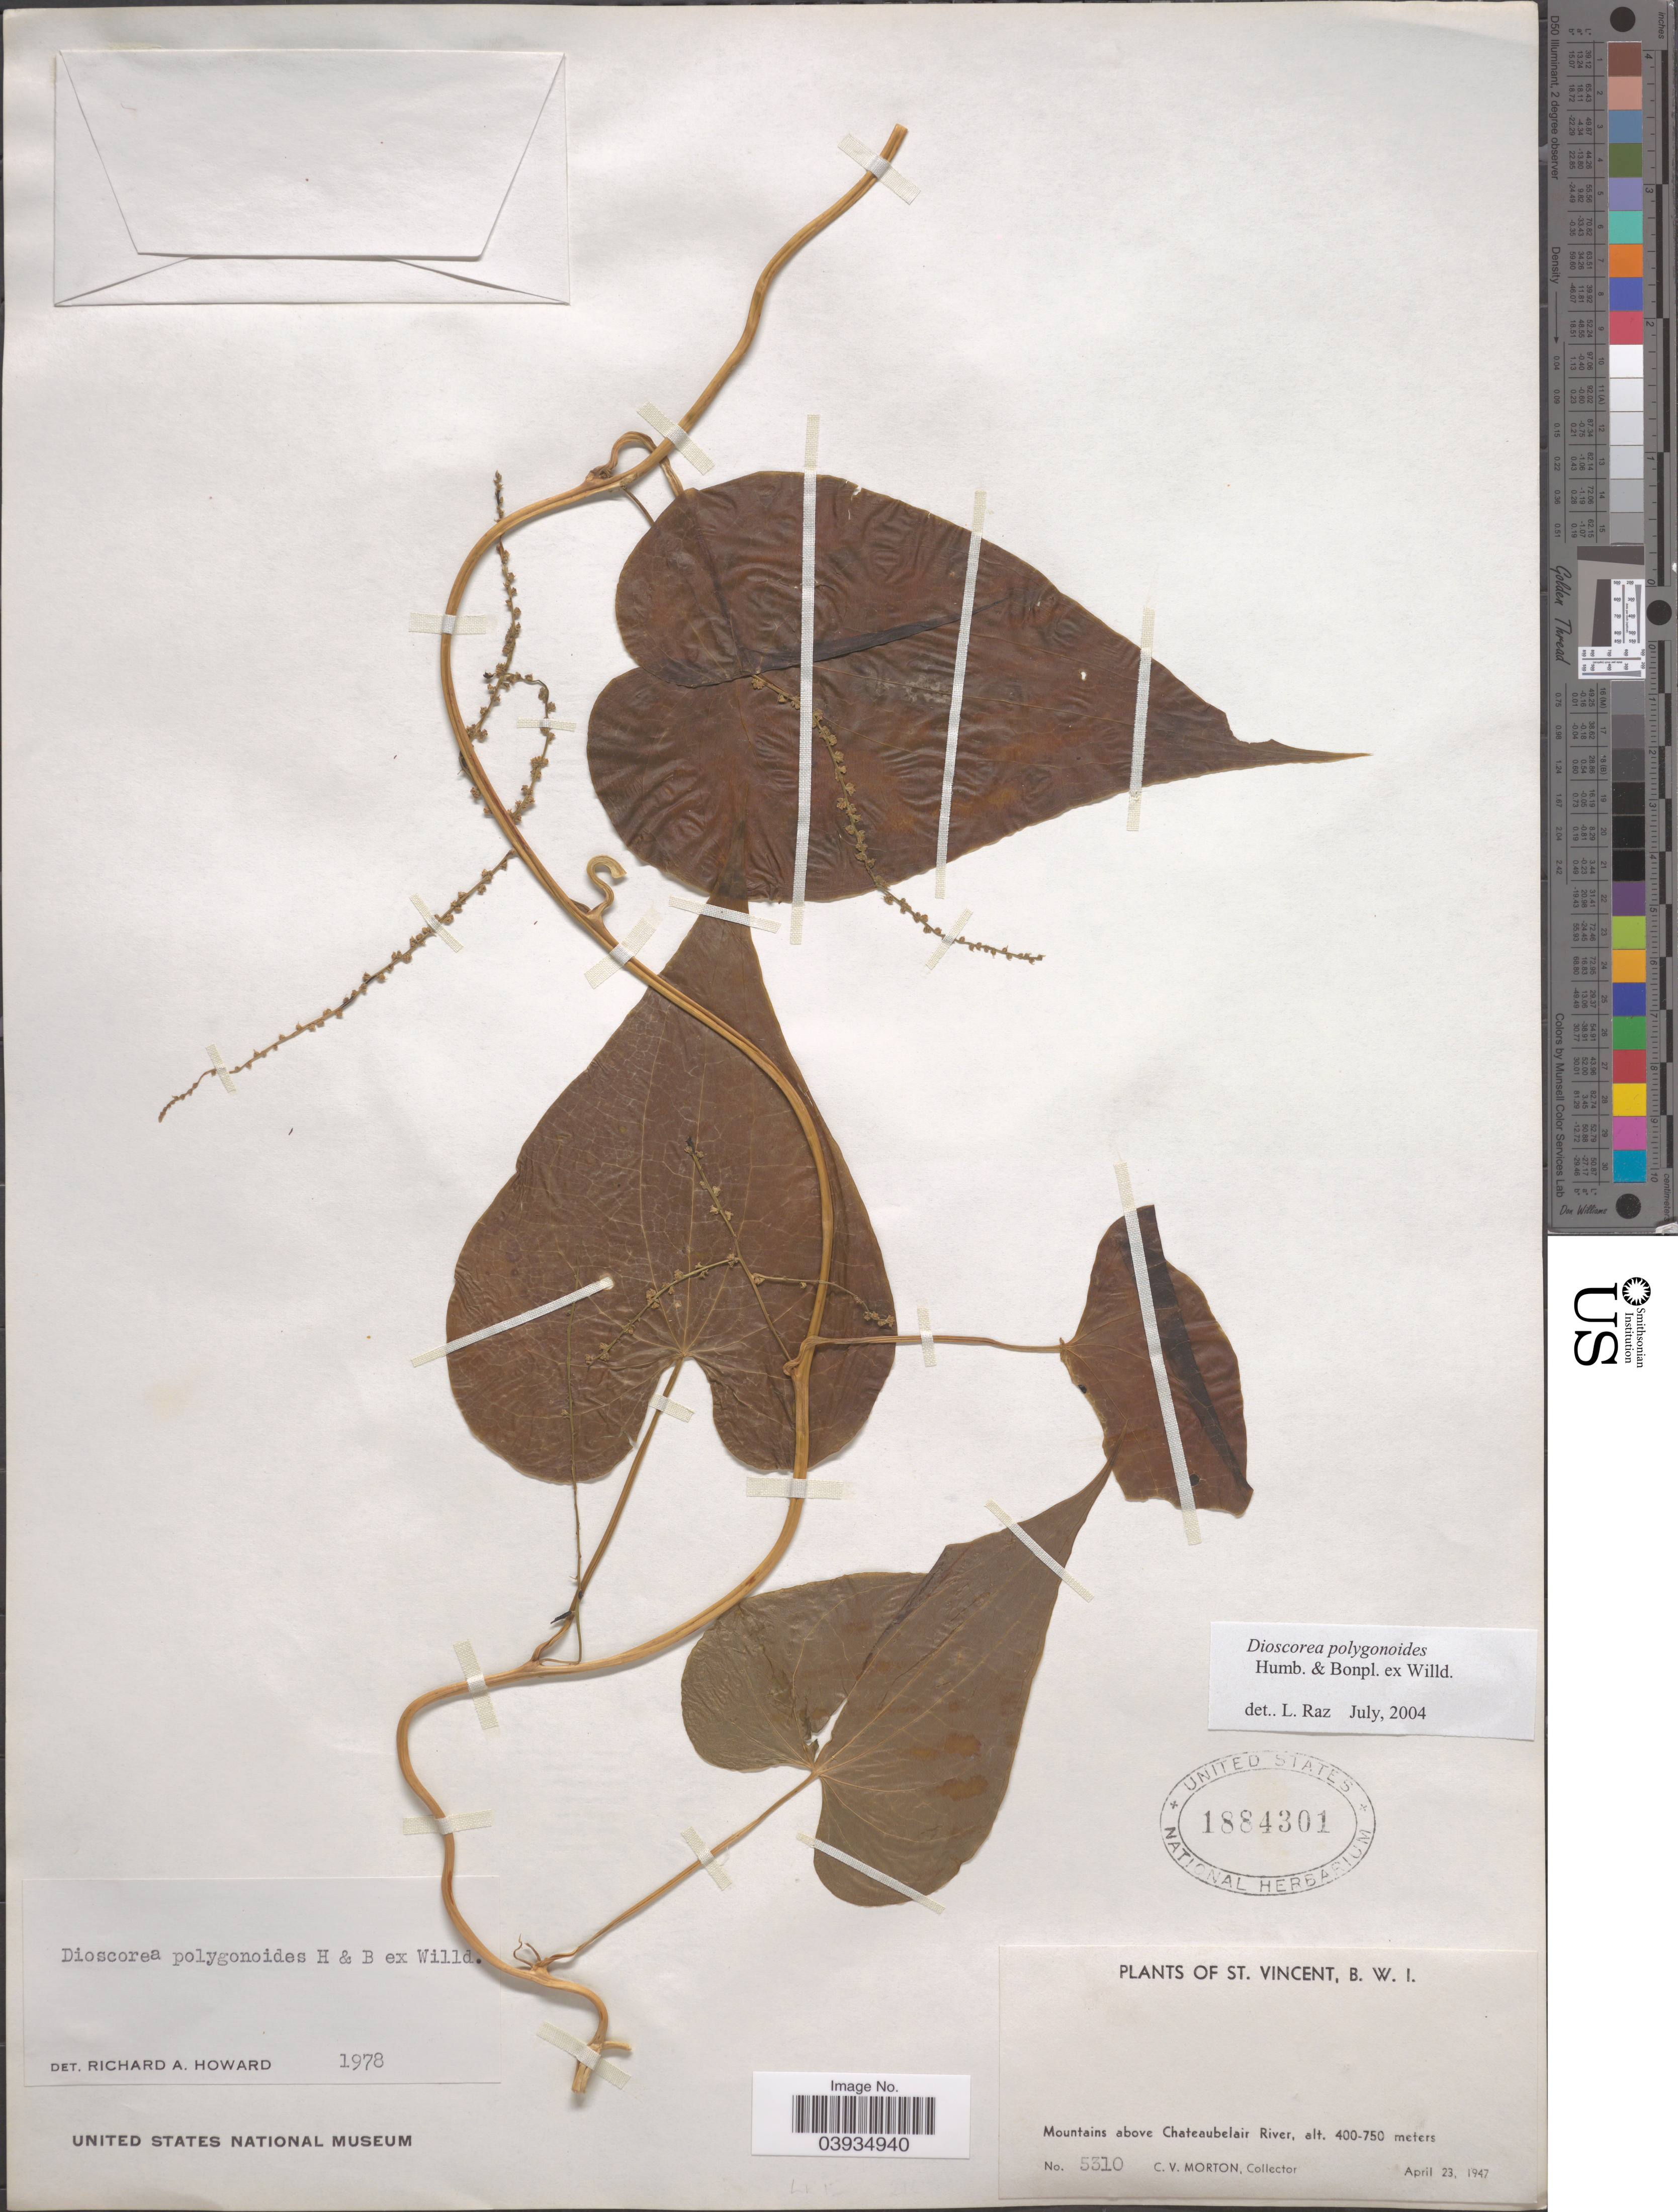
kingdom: Plantae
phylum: Tracheophyta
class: Liliopsida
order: Dioscoreales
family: Dioscoreaceae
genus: Dioscorea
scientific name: Dioscorea polygonoides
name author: Humb. & Bonpl. ex Willd.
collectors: C. V. Morton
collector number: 5310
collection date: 1947-04-23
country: St. Vincent - Grenadines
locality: St. Vincent, B.W. I. Mountains above Chateaubelair River.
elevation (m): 400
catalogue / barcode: US 1884301